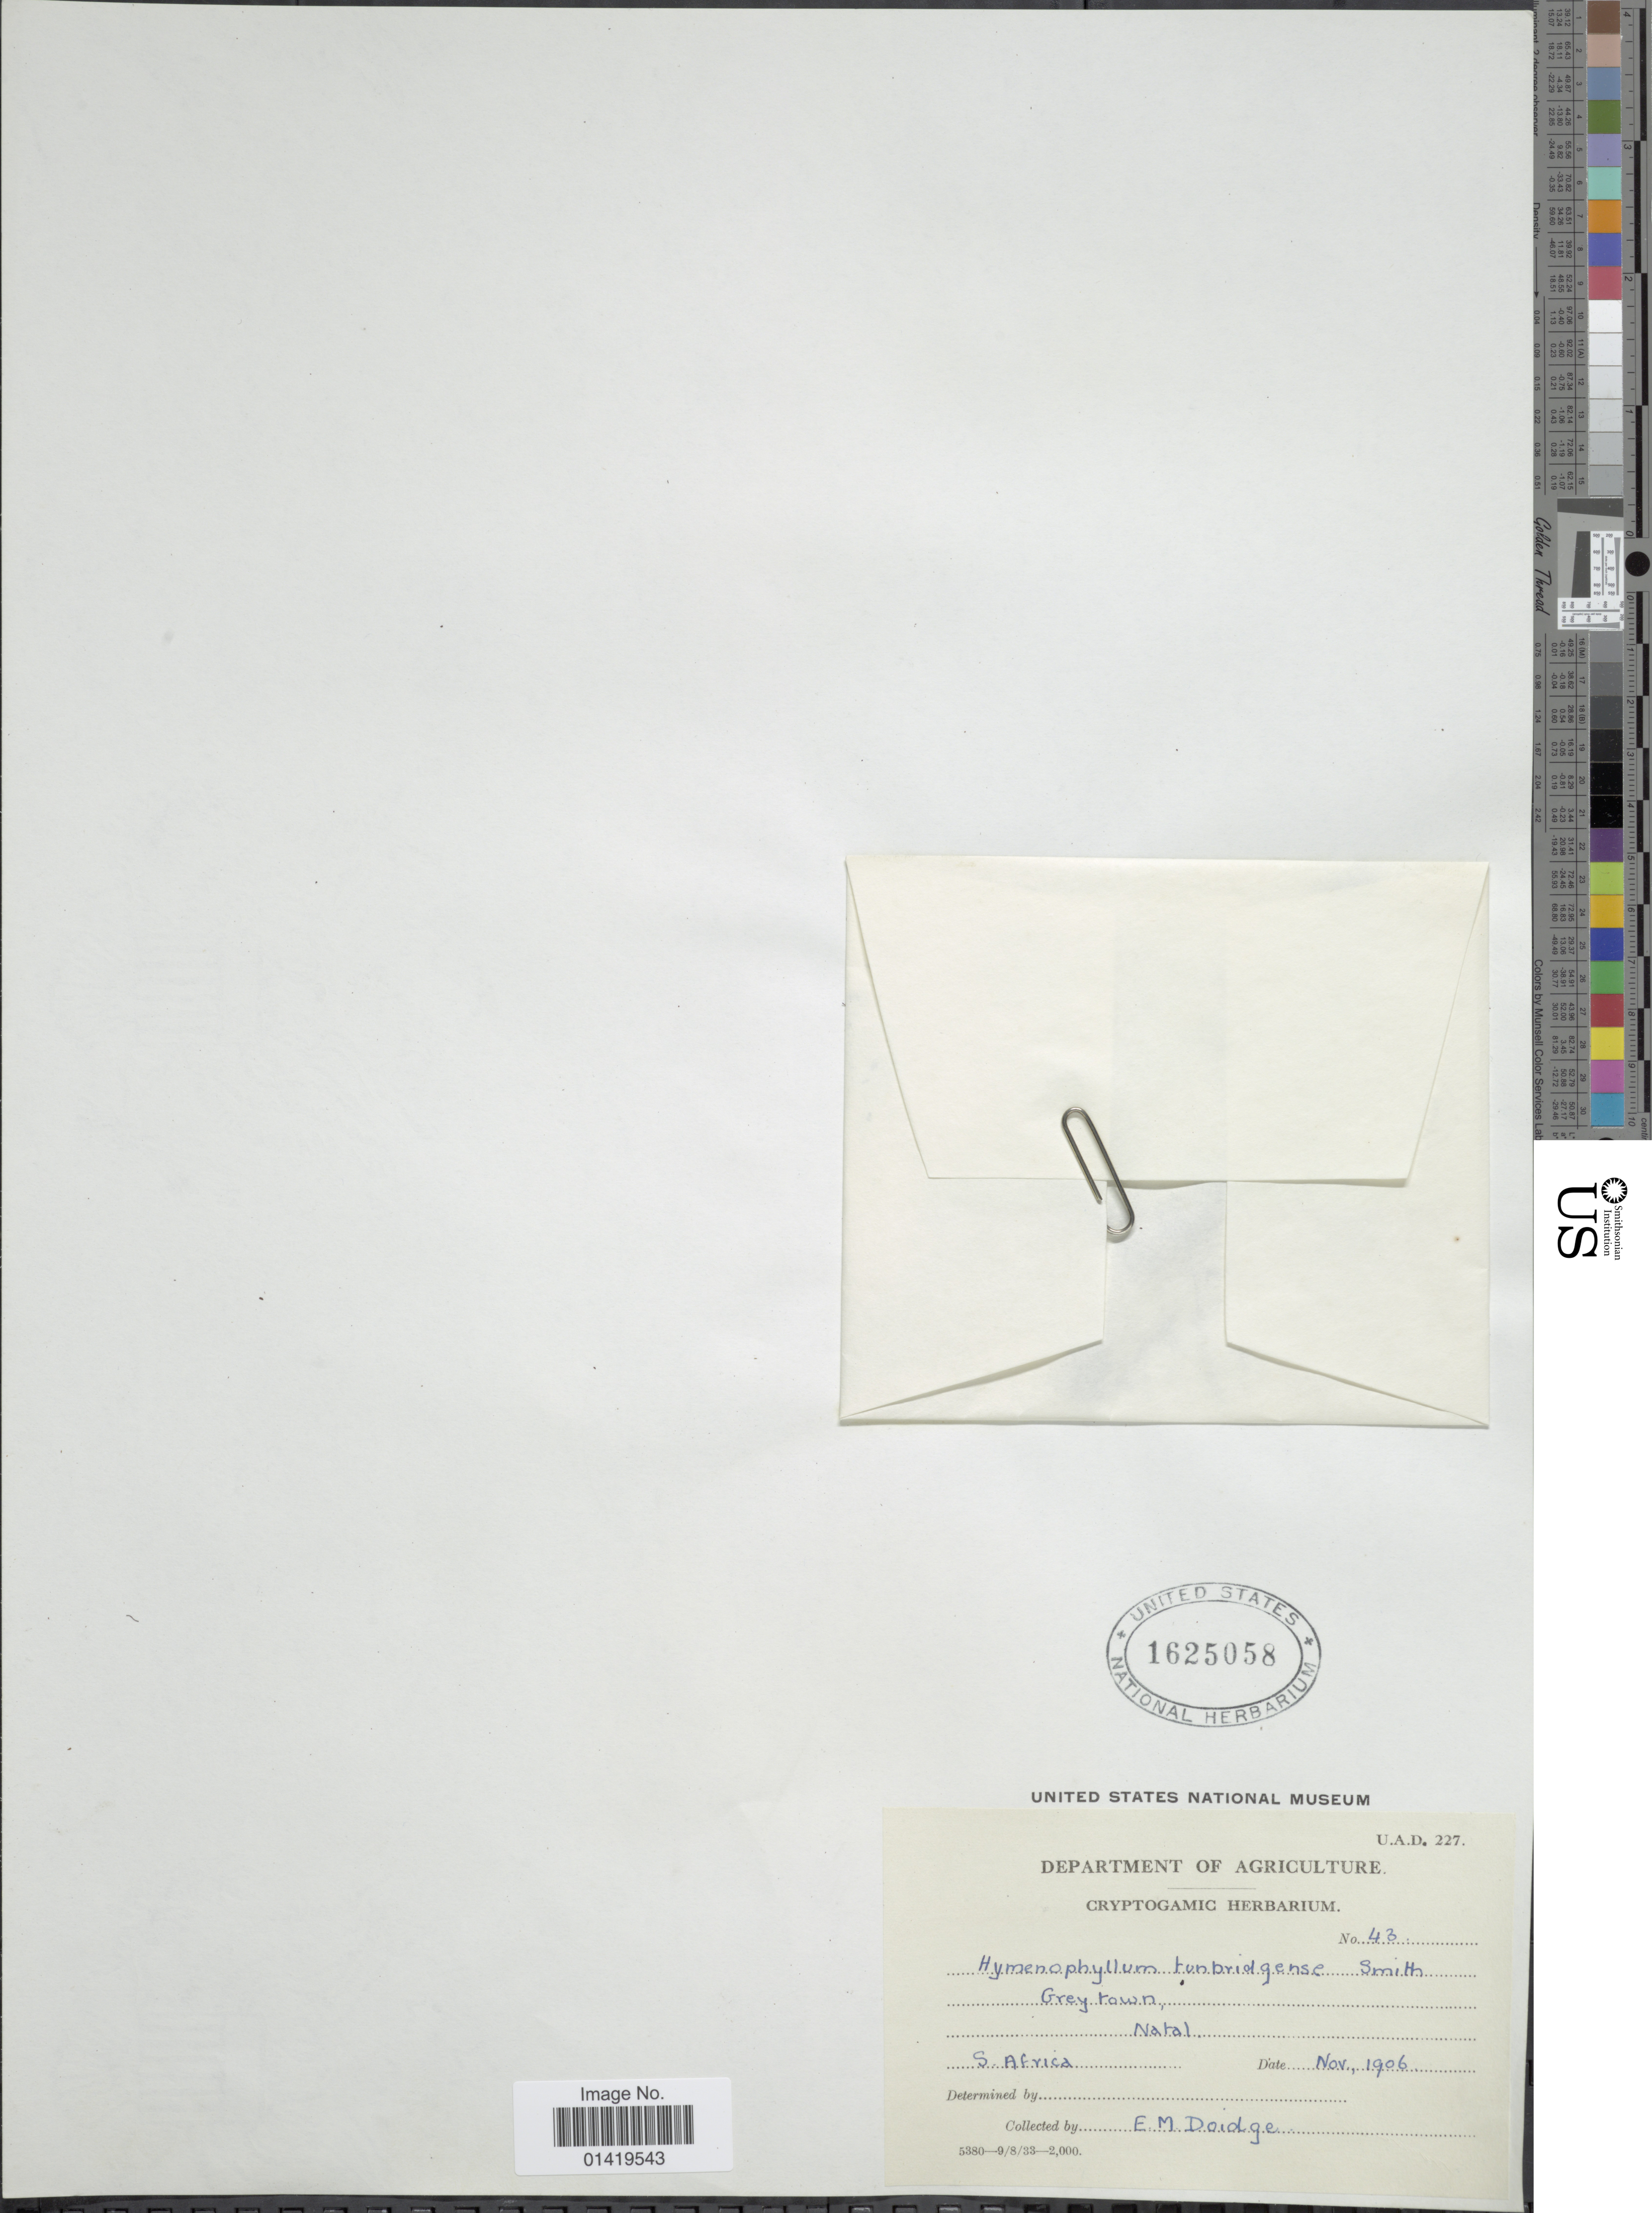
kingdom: Plantae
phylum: Tracheophyta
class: Polypodiopsida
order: Hymenophyllales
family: Hymenophyllaceae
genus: Hymenophyllum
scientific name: Hymenophyllum tunbrigense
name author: (L.) Small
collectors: E. Doidge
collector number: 43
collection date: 1906-11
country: South Africa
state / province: KwaZulu-Natal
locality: Grey Town Natal S. Africa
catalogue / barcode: US 1625058